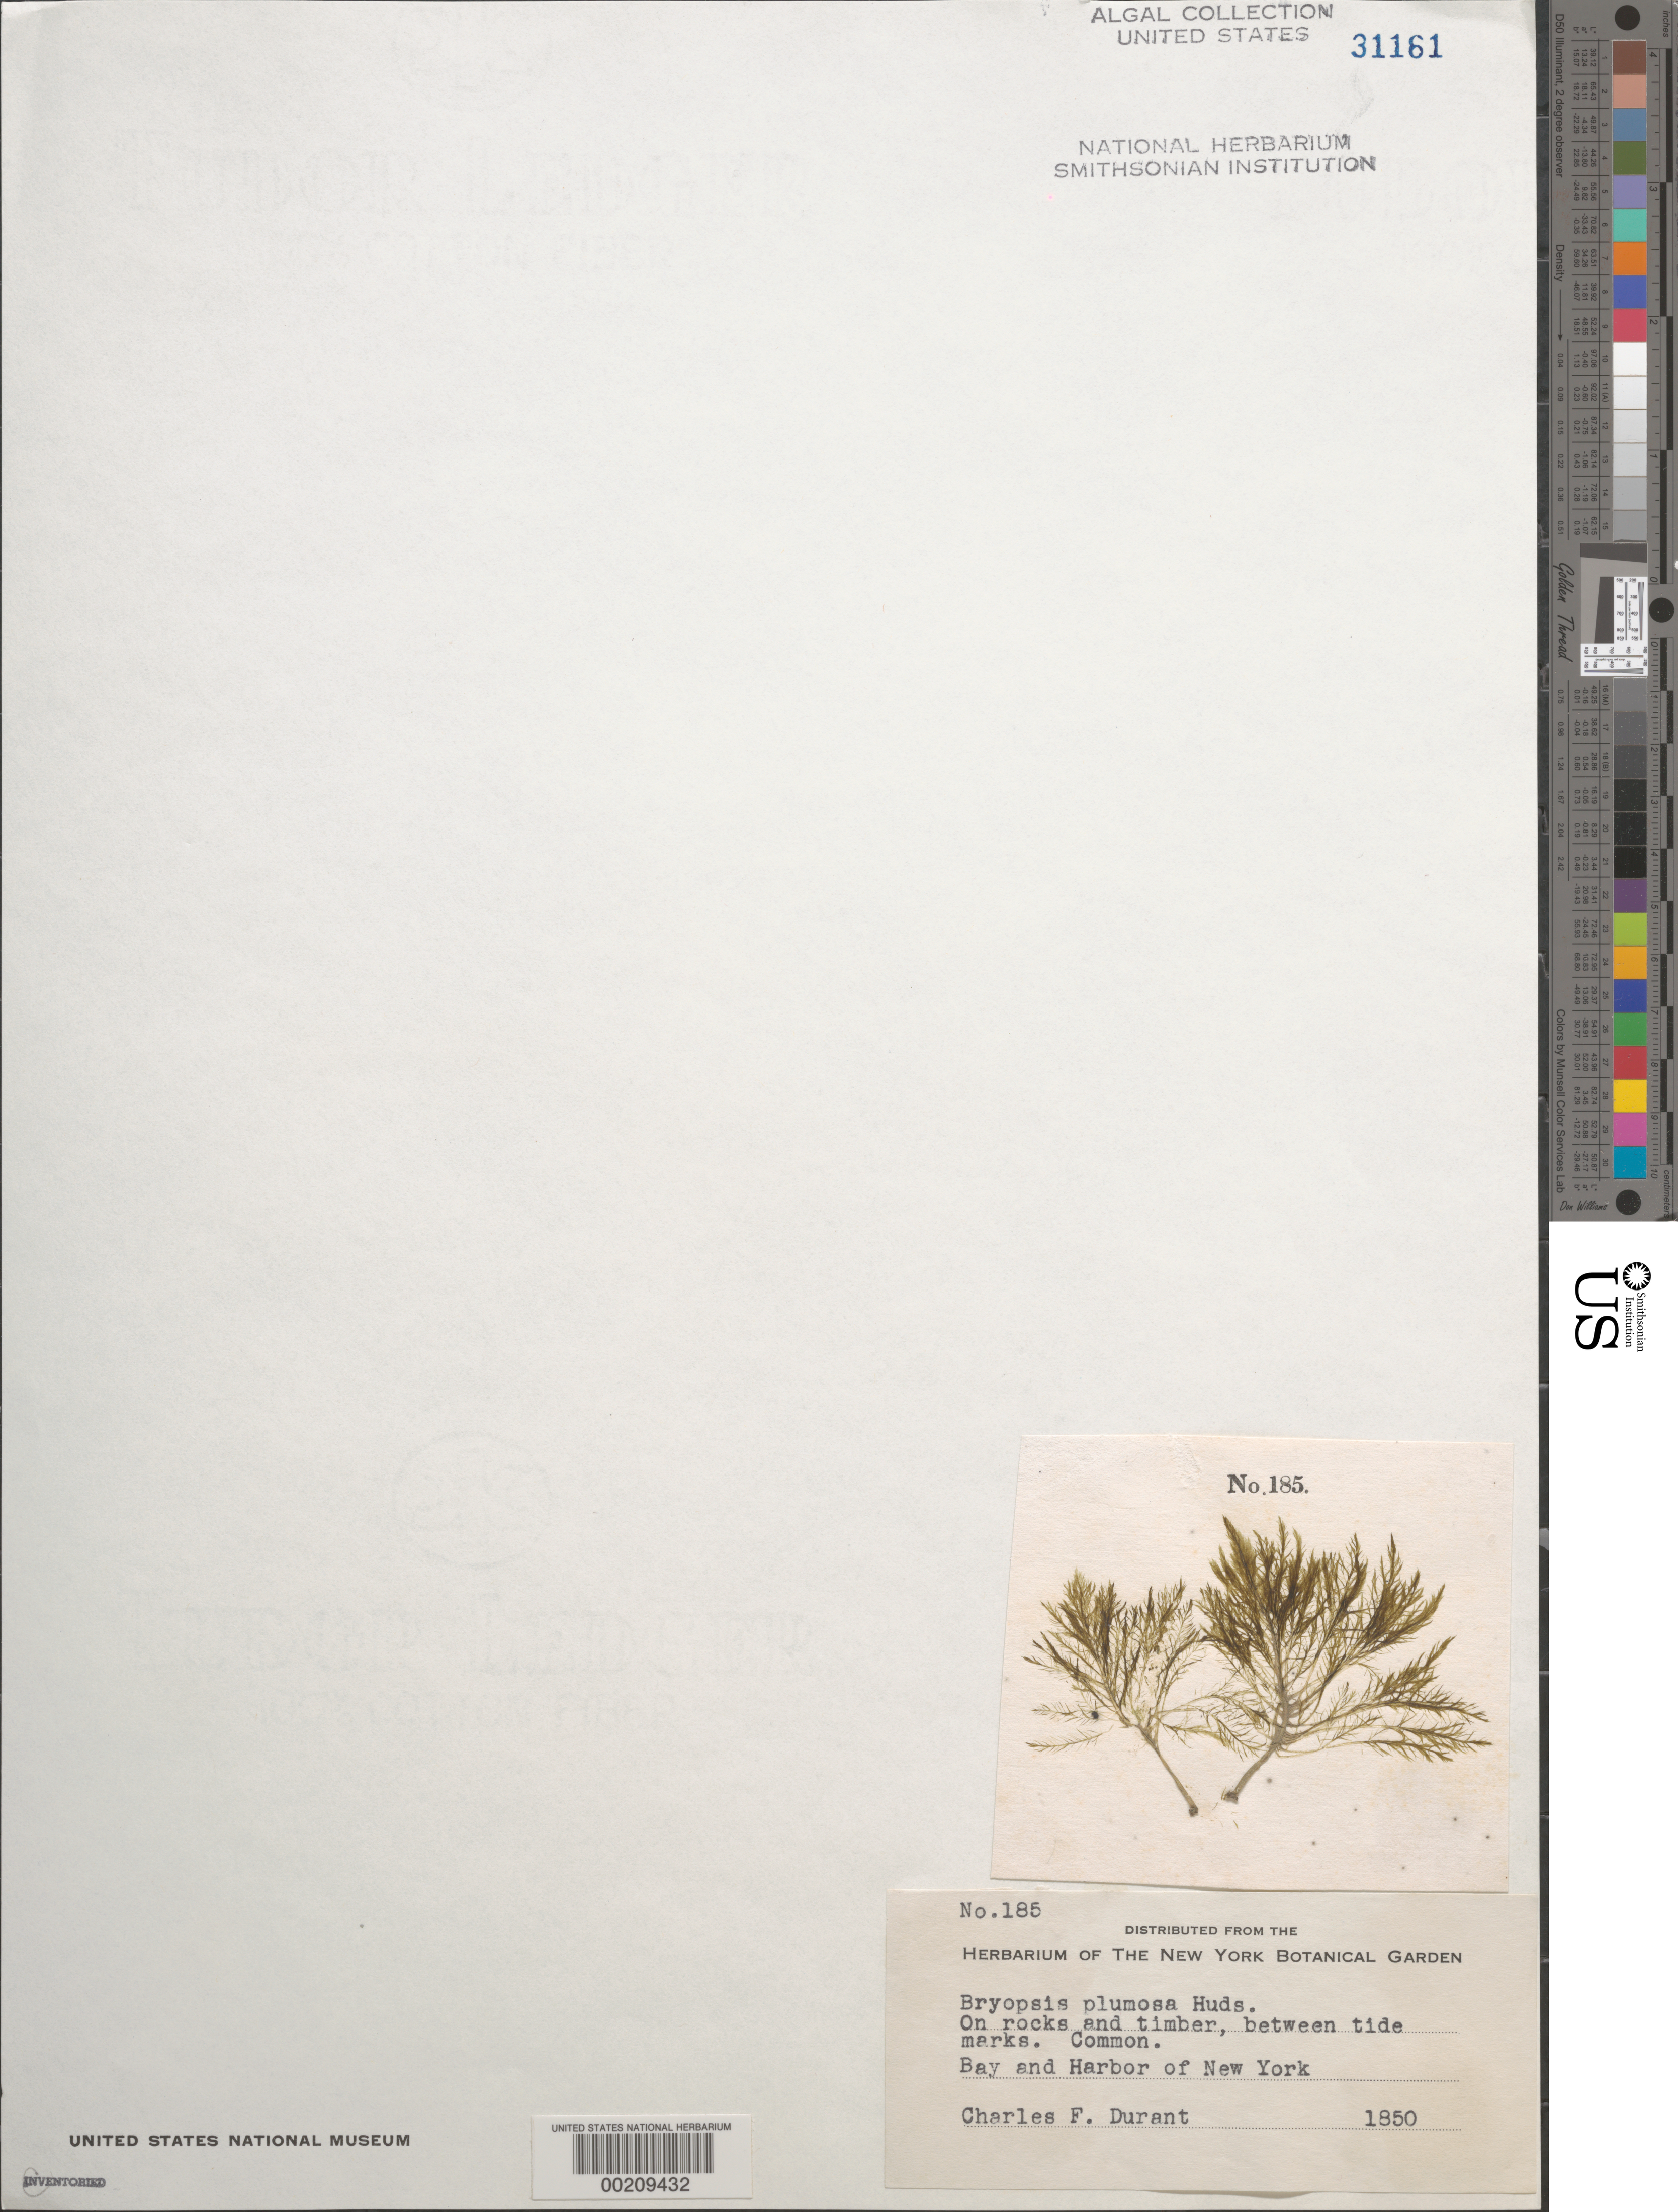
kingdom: Plantae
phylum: Chlorophyta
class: Ulvophyceae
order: Bryopsidales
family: Bryopsidaceae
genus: Bryopsis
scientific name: Bryopsis plumosa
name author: (Huds.) C. Agardh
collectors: C. Durant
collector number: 185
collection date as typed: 1850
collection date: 1850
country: United States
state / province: New York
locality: New York Bay and New York Harbor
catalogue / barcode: US 31161